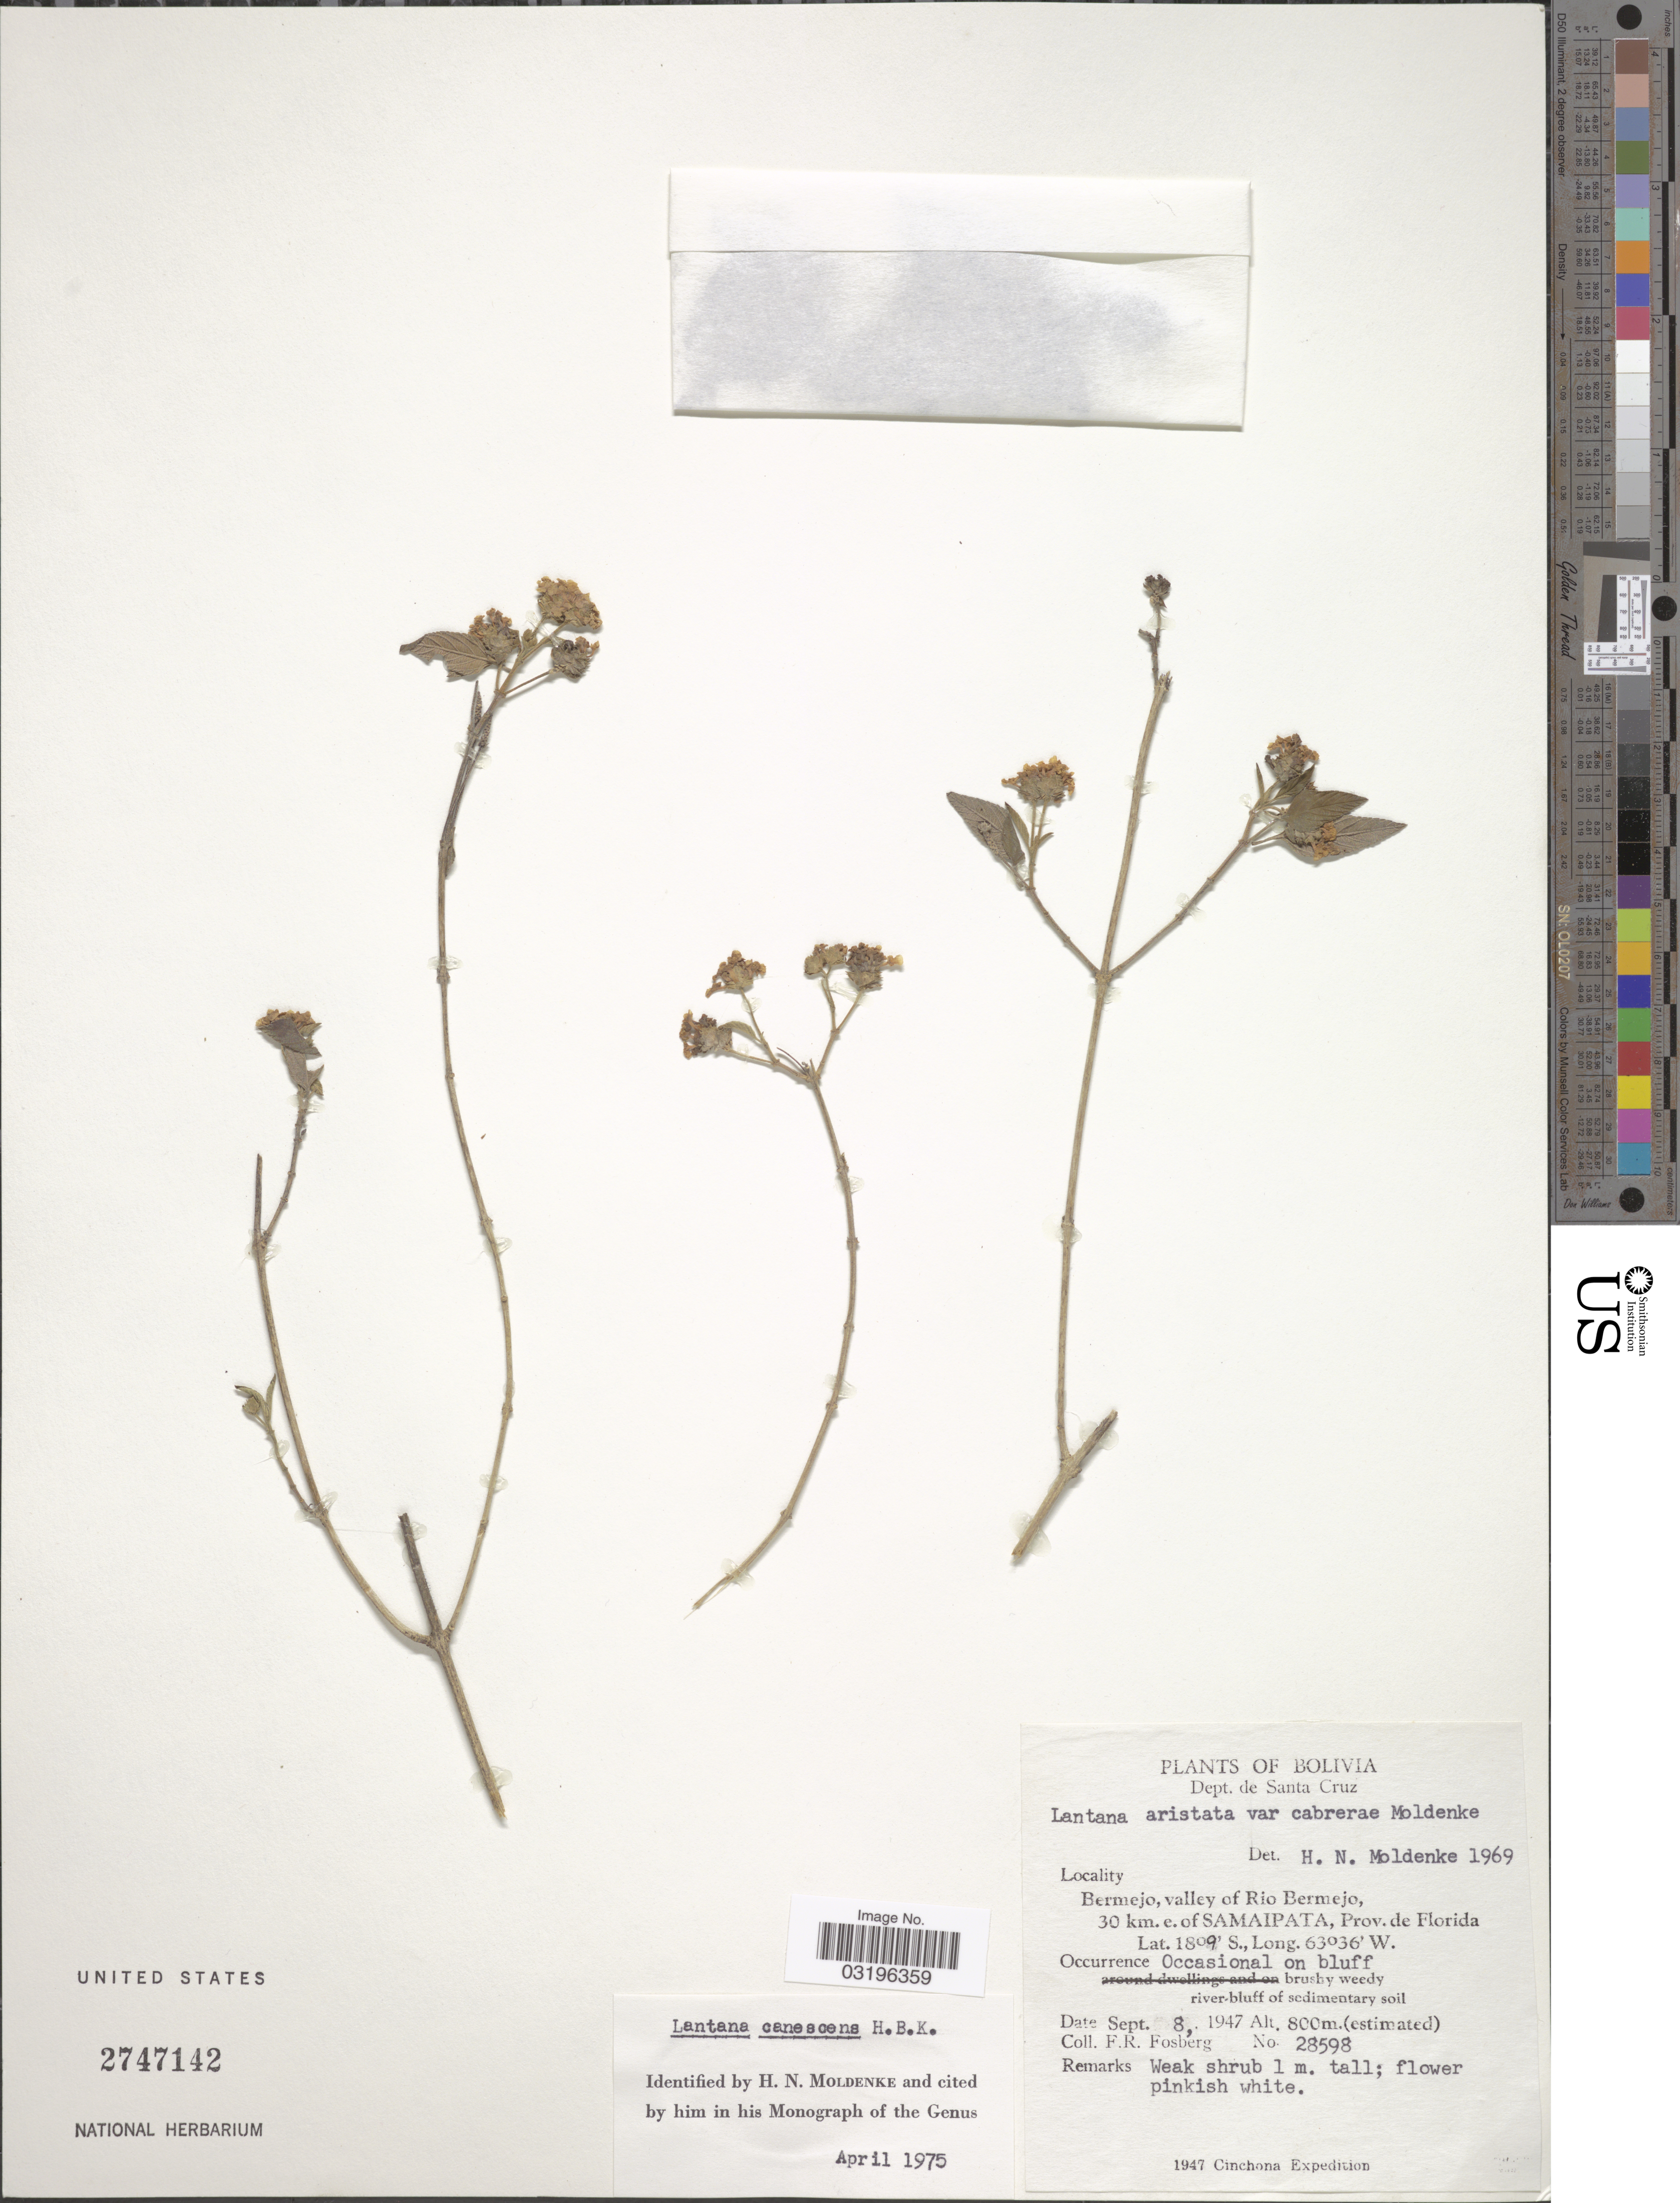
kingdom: Plantae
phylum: Tracheophyta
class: Magnoliopsida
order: Lamiales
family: Verbenaceae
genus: Lantana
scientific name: Lantana canescens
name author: Kunth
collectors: F. R. Fosberg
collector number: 28598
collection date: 1947-09-08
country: Bolivia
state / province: Santa Cruz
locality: Dept. de Santa Cruz. Bermejo, valley of Rio Bermejo, 30 km. e. of Samaipata, Prov. de Florida.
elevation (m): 800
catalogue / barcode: US 2747142